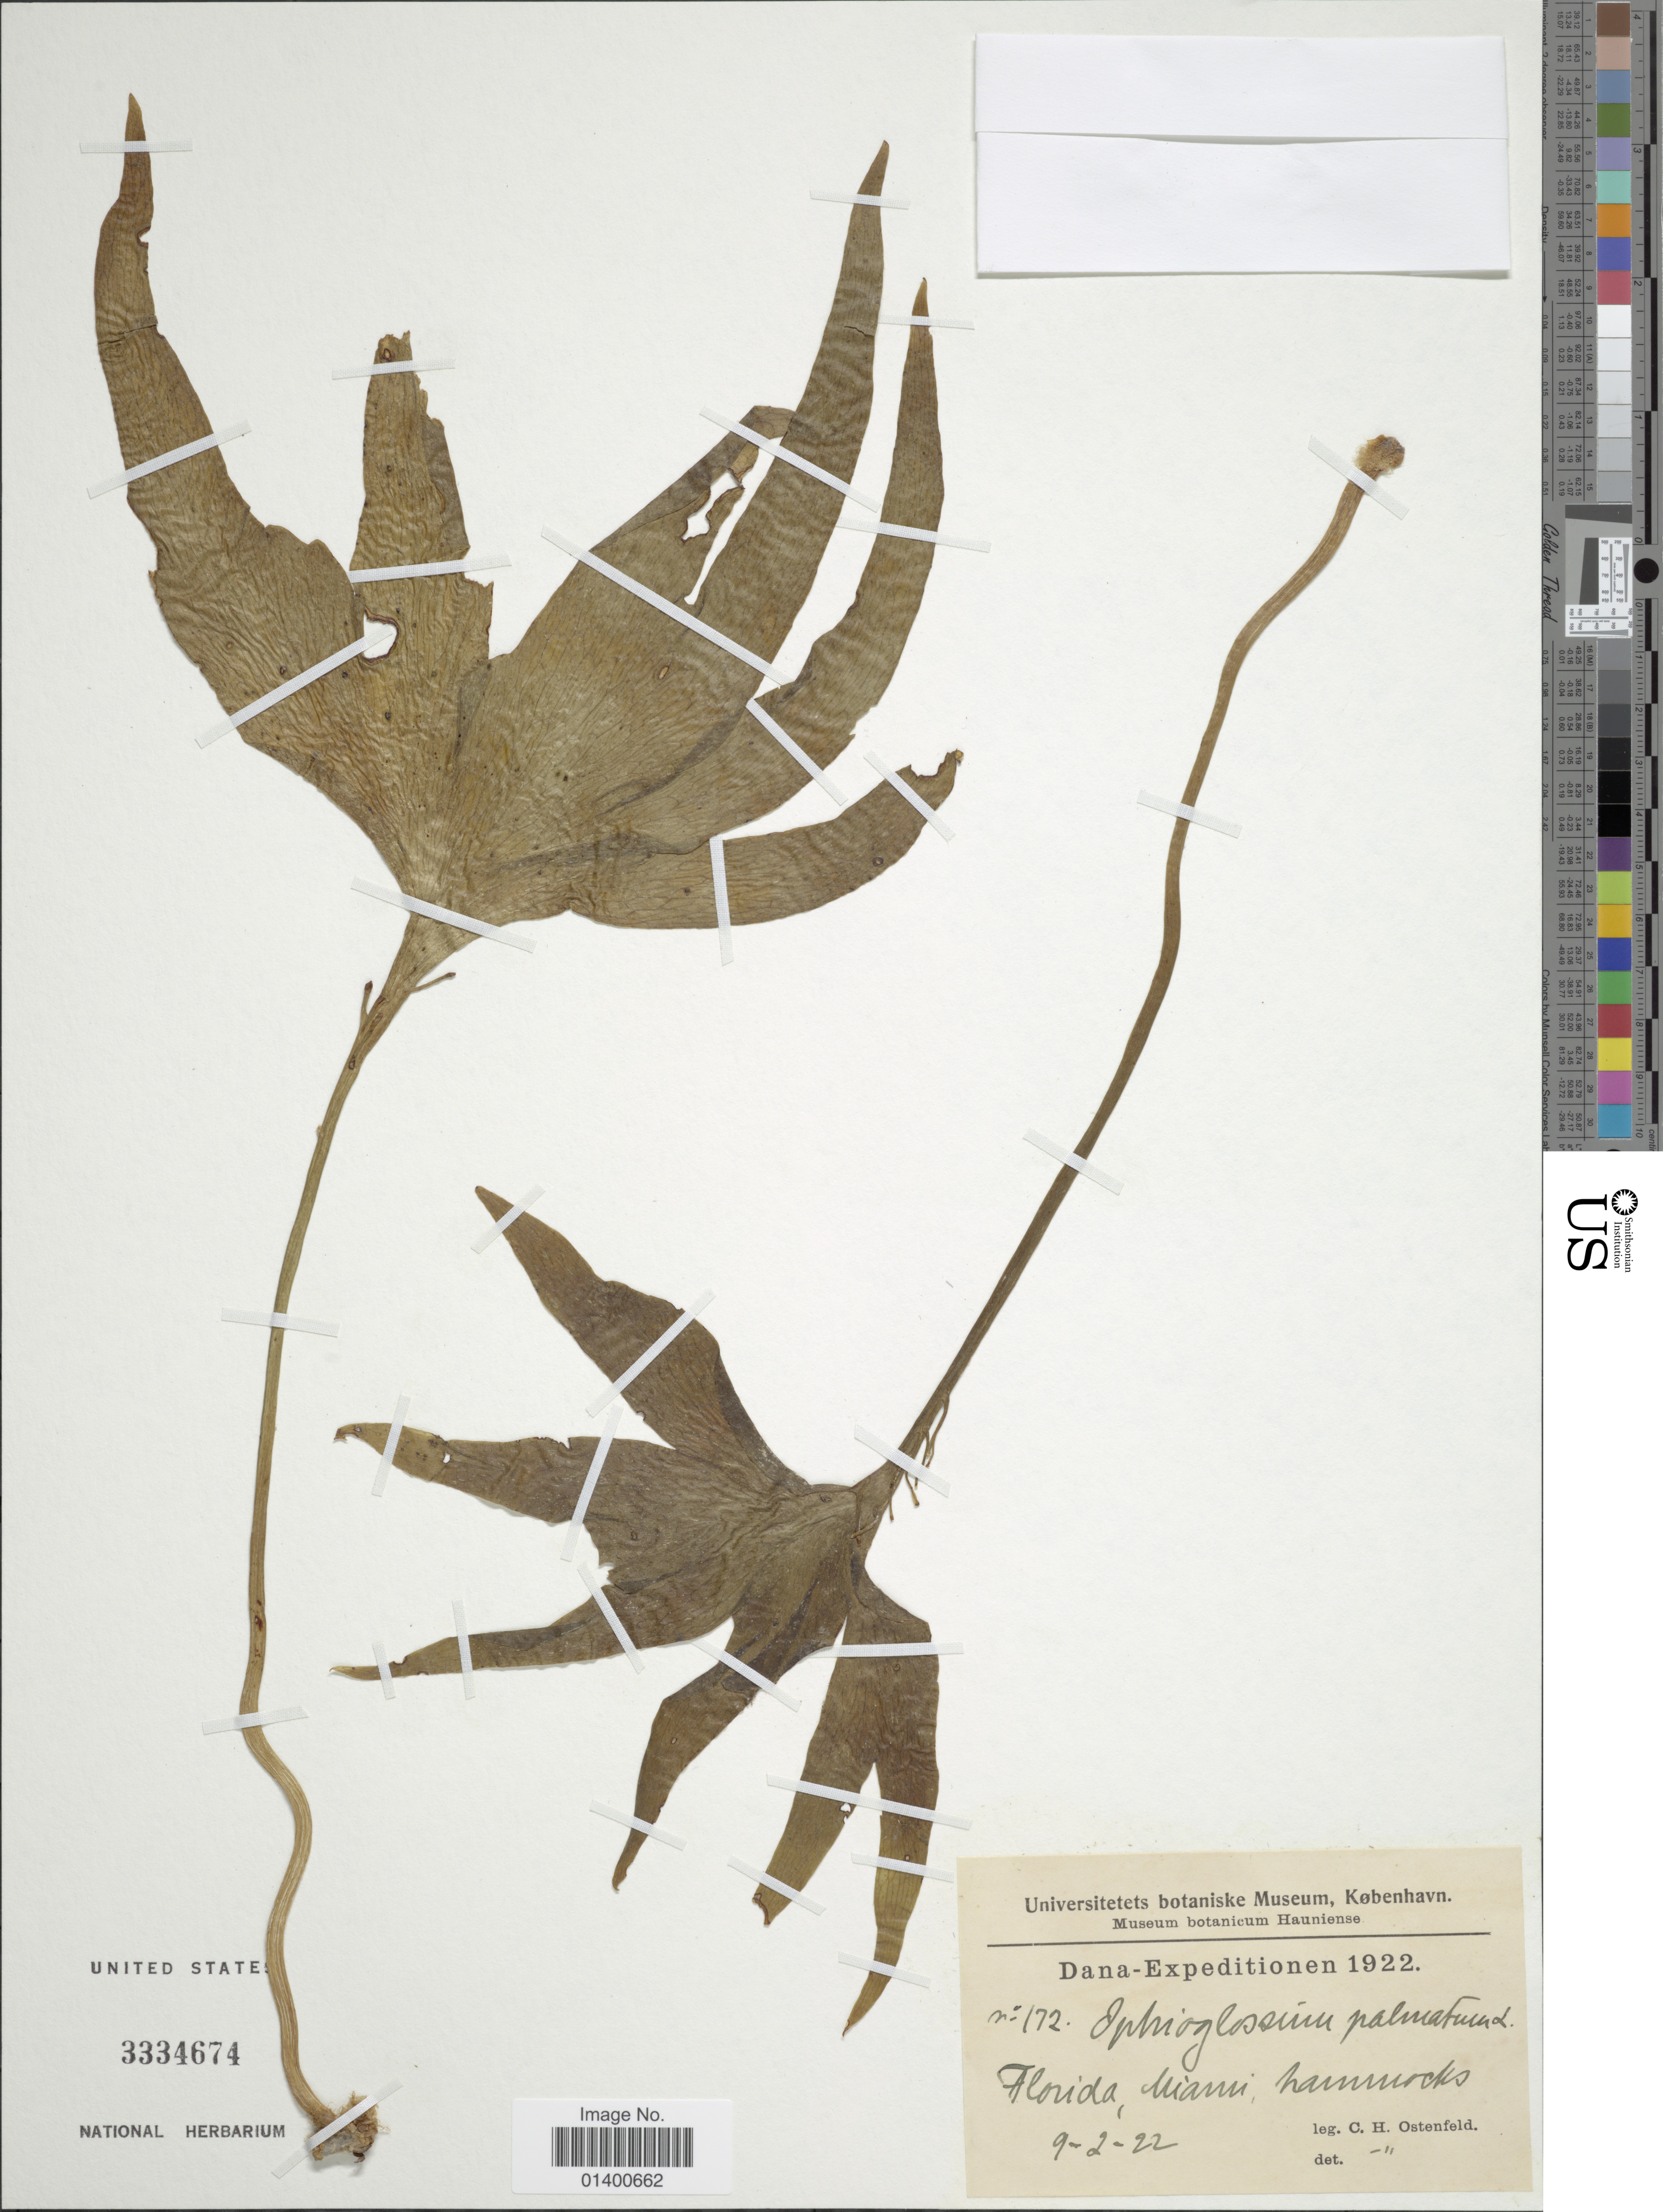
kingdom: Plantae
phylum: Tracheophyta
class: Polypodiopsida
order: Ophioglossales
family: Ophioglossaceae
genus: Cheiroglossa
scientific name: Cheiroglossa palmata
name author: (L.) C. Presl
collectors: C. Ostenfeld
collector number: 172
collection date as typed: Transcribed d/m/y: 9/2/22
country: United States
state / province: Florida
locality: Miami hammocks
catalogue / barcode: US 3334674